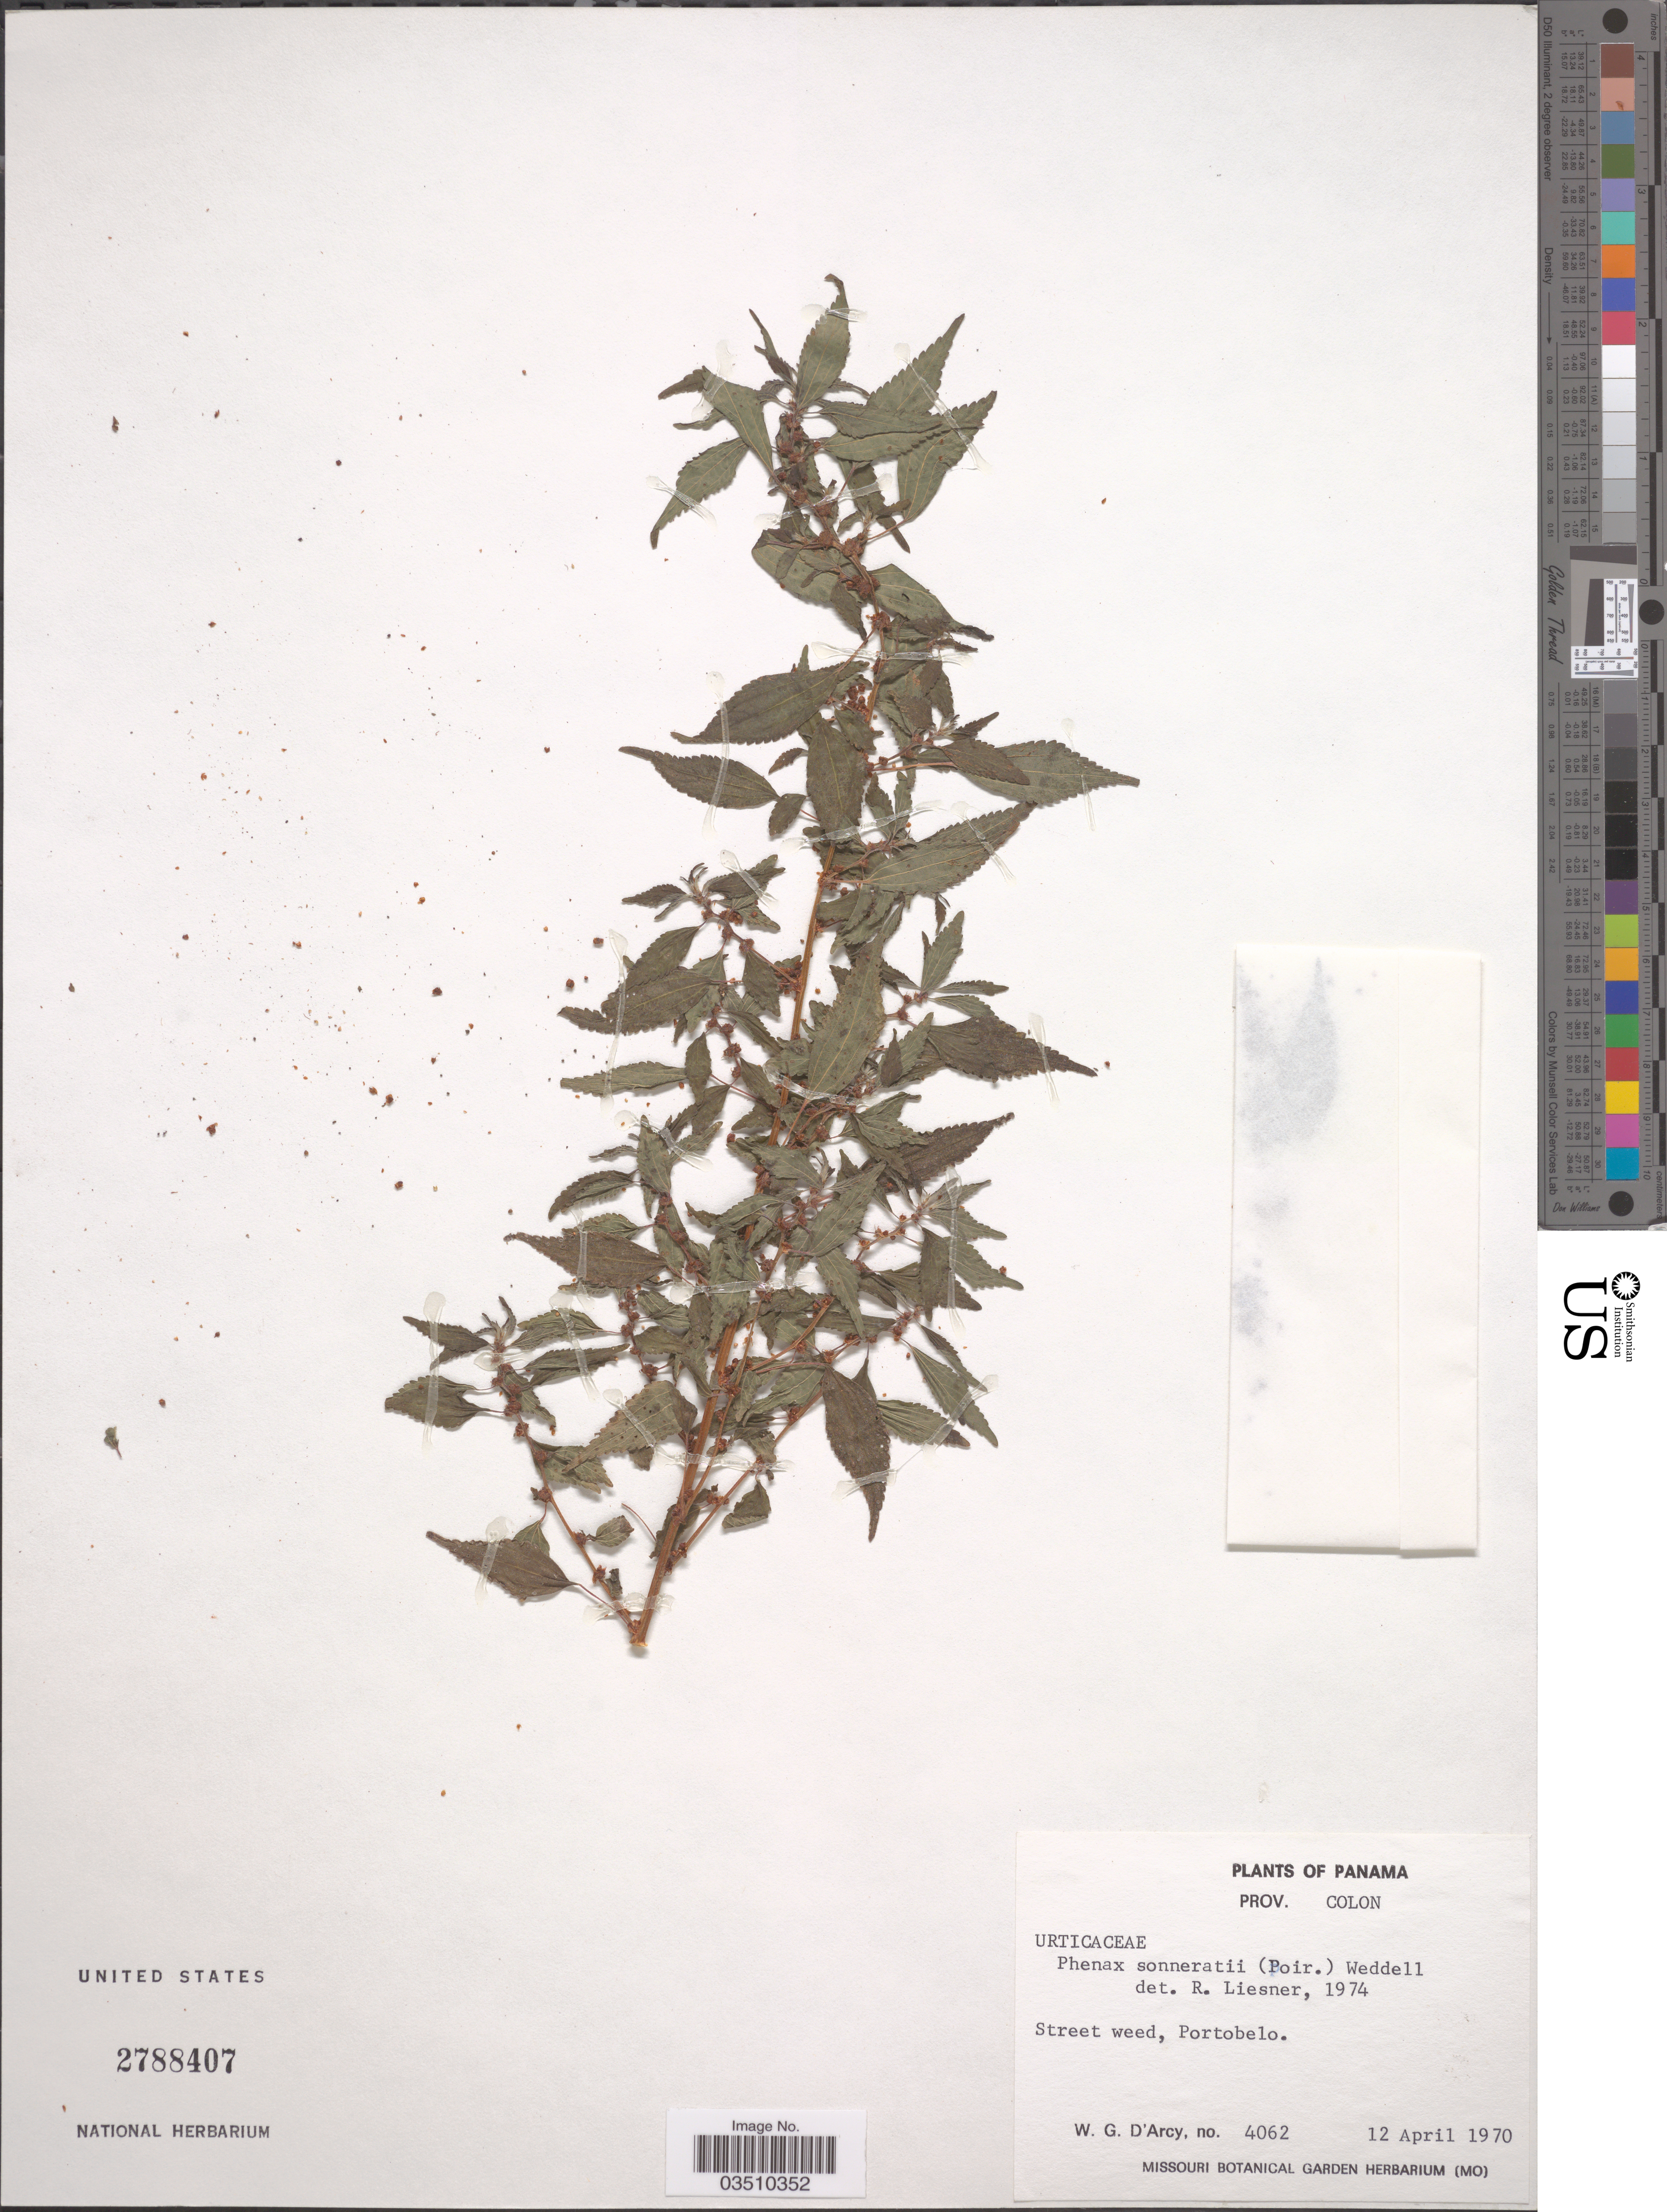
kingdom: Plantae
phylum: Tracheophyta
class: Magnoliopsida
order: Rosales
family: Urticaceae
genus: Phenax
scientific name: Phenax sonneratii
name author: (Poir.) Wedd.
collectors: W. G. D'Arcy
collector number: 4062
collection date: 1970-04-12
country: Panama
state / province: Colón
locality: Prov. Colon. Portobelo.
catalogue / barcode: US 2788407